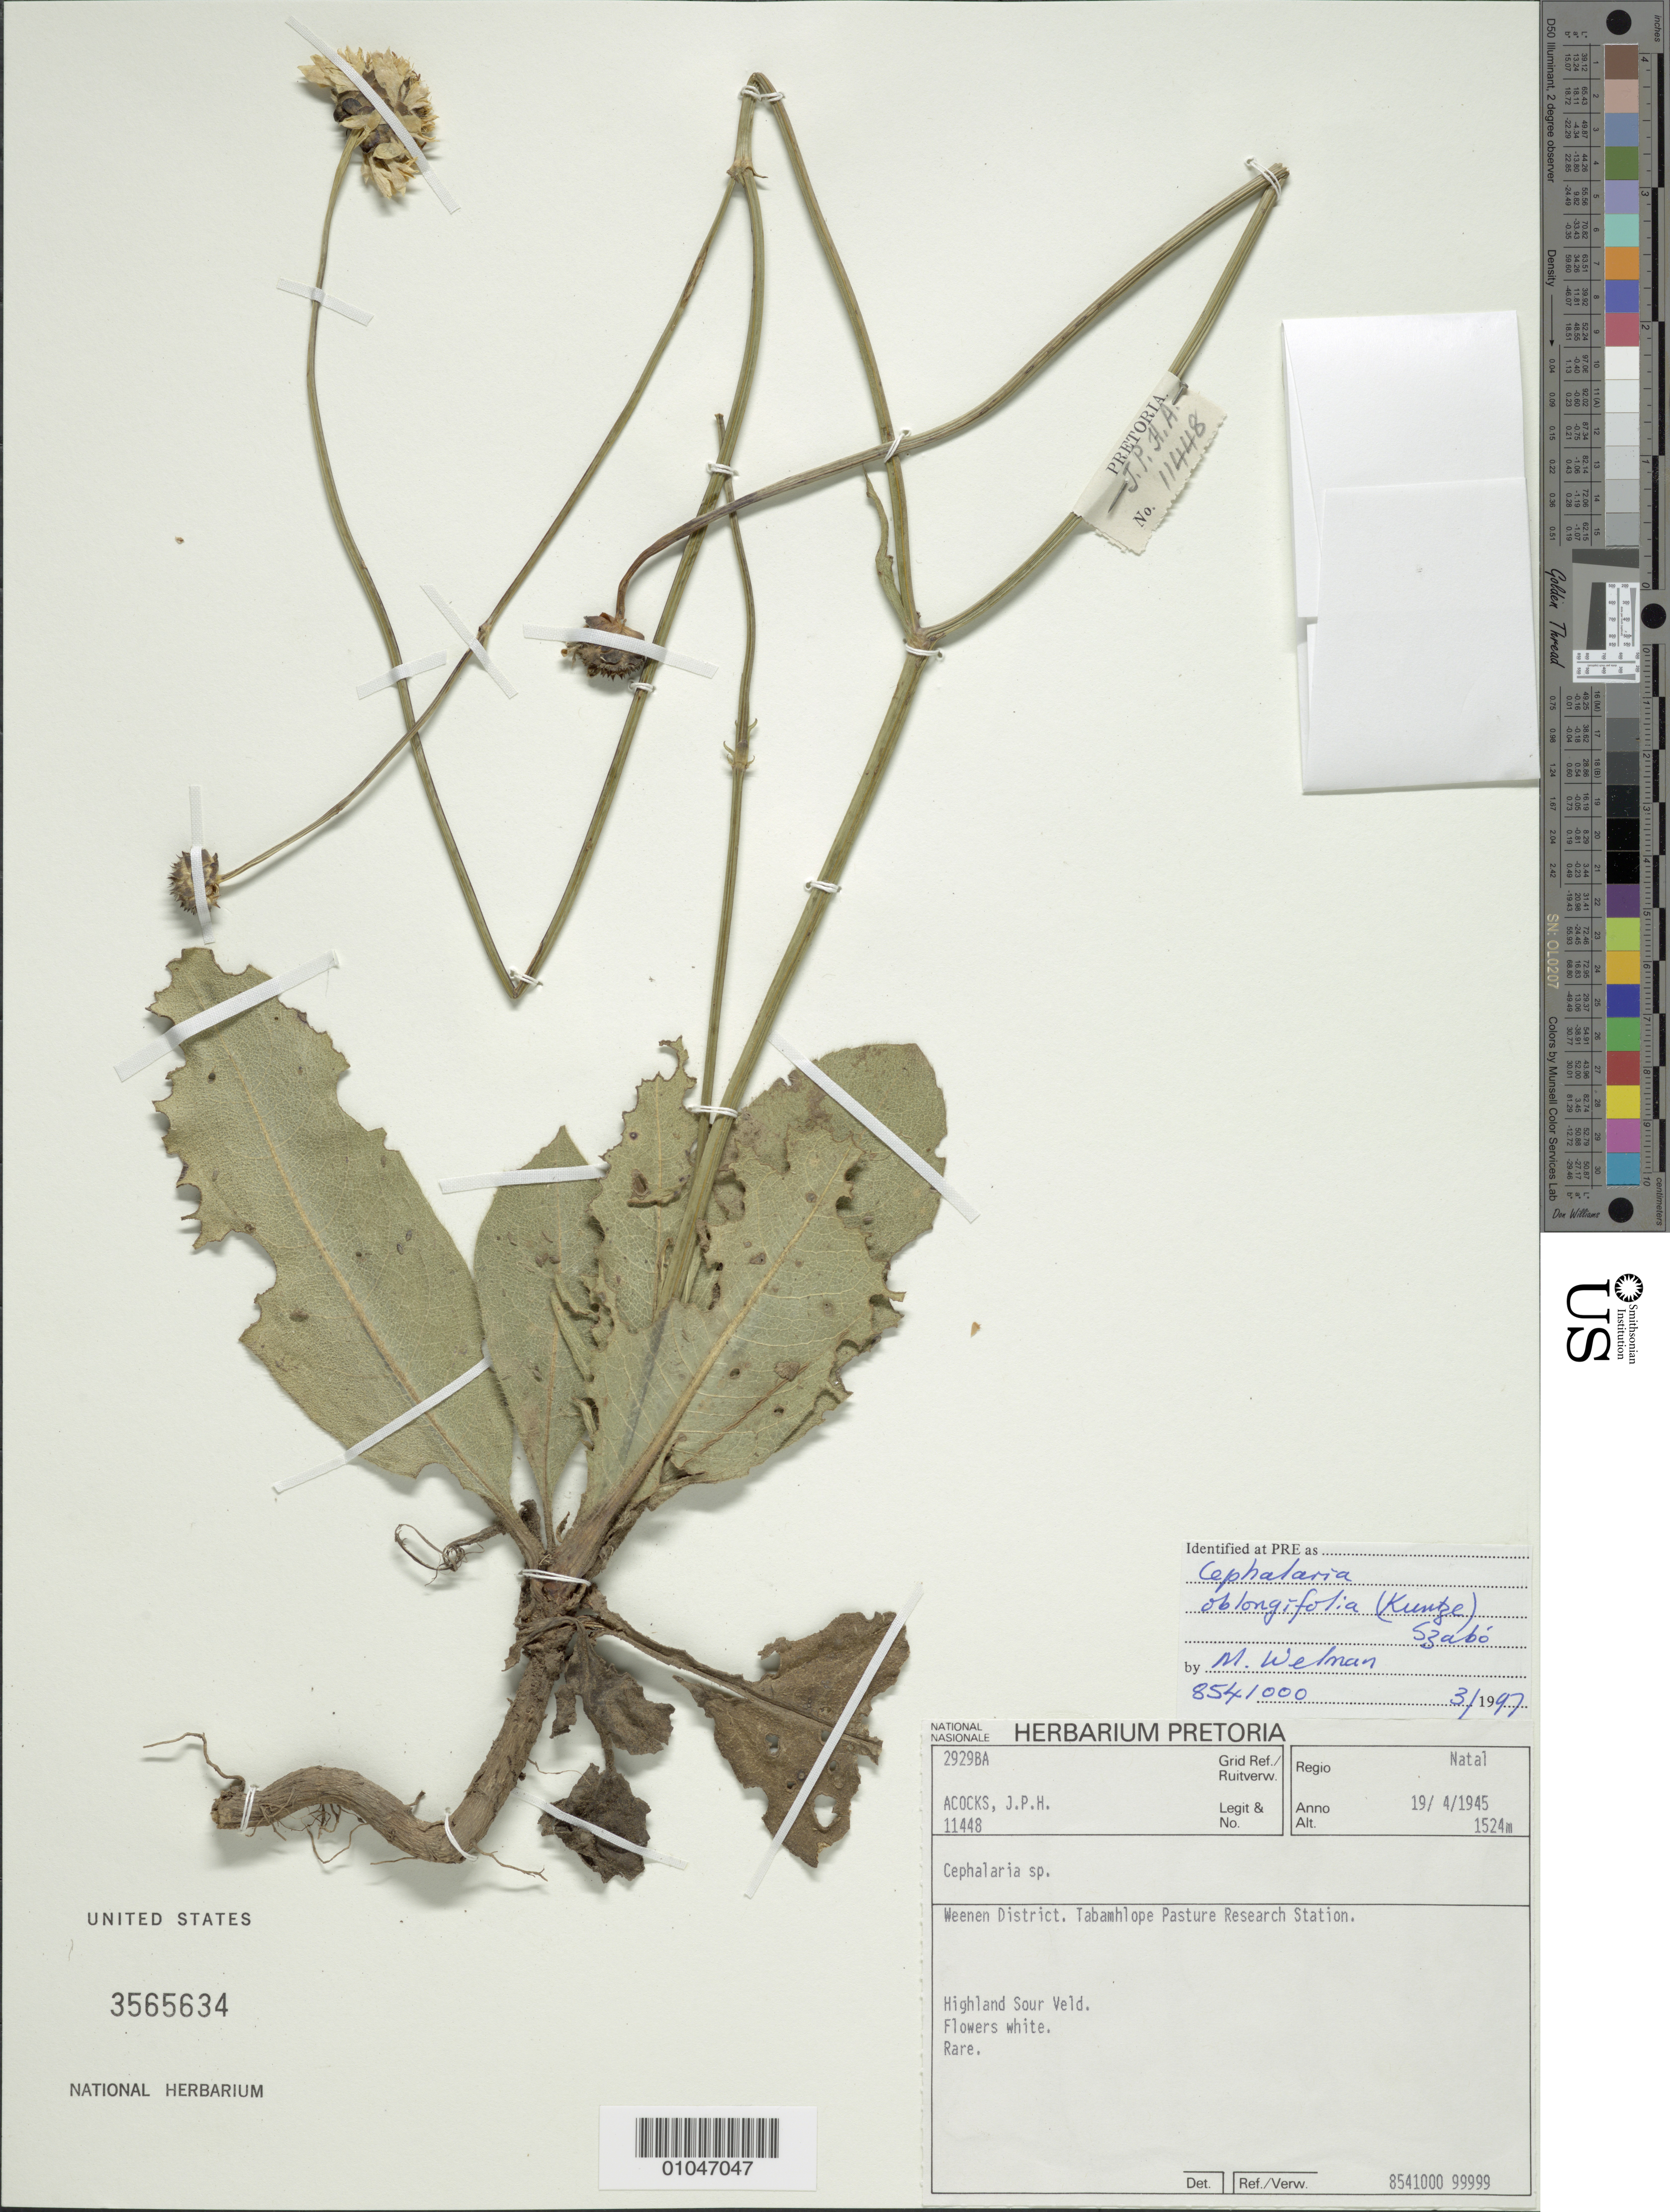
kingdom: Plantae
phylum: Tracheophyta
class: Magnoliopsida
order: Dipsacales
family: Caprifoliaceae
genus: Cephalaria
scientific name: Cephalaria oblongifolia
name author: (Kuntze) Szabó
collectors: J. P. Acocks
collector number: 11448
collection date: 1945-04-19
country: South Africa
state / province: KwaZulu-Natal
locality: Tabamhlope Pasture Research Station, Weenen District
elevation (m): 1524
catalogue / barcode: US 3565634